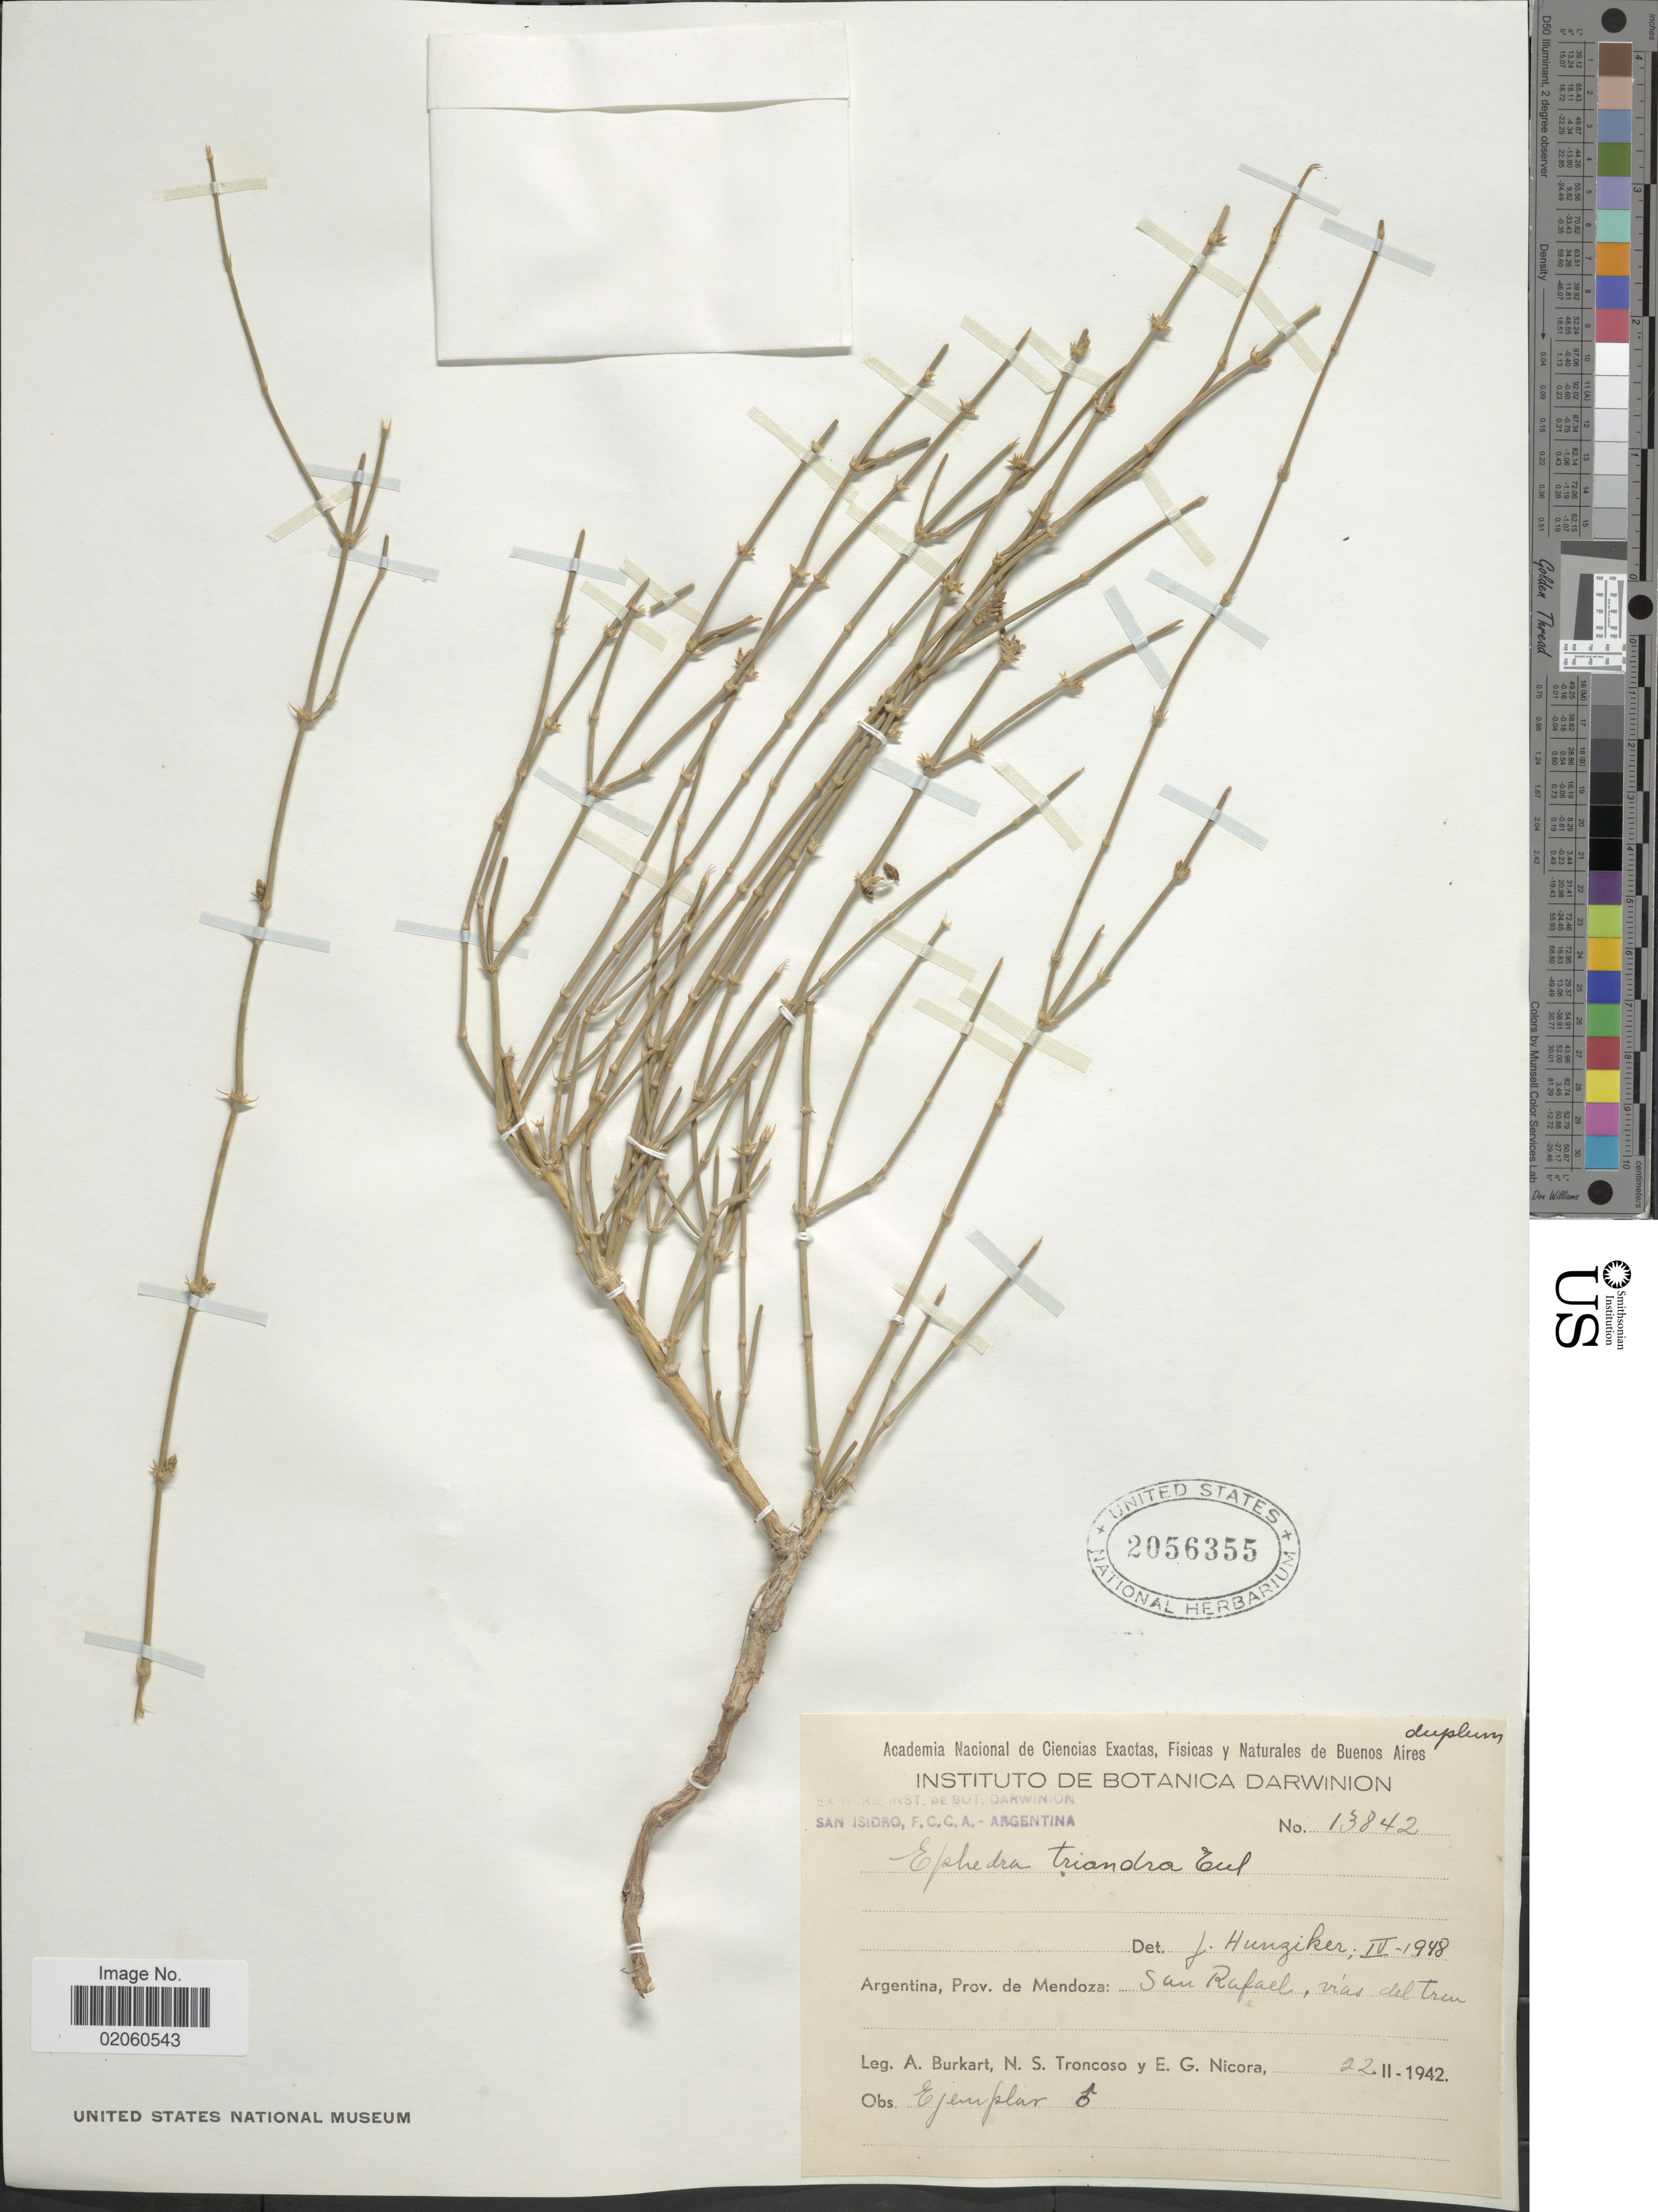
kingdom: Plantae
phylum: Tracheophyta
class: Gnetopsida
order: Ephedrales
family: Ephedraceae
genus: Ephedra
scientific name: Ephedra triandra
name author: Tul.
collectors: A. E. Burkart, N. Troncoso & E. G. Nicora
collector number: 13842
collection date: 1942-11-22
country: Argentina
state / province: Mendoza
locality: San Rafael, vias del tren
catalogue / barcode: US 2056355